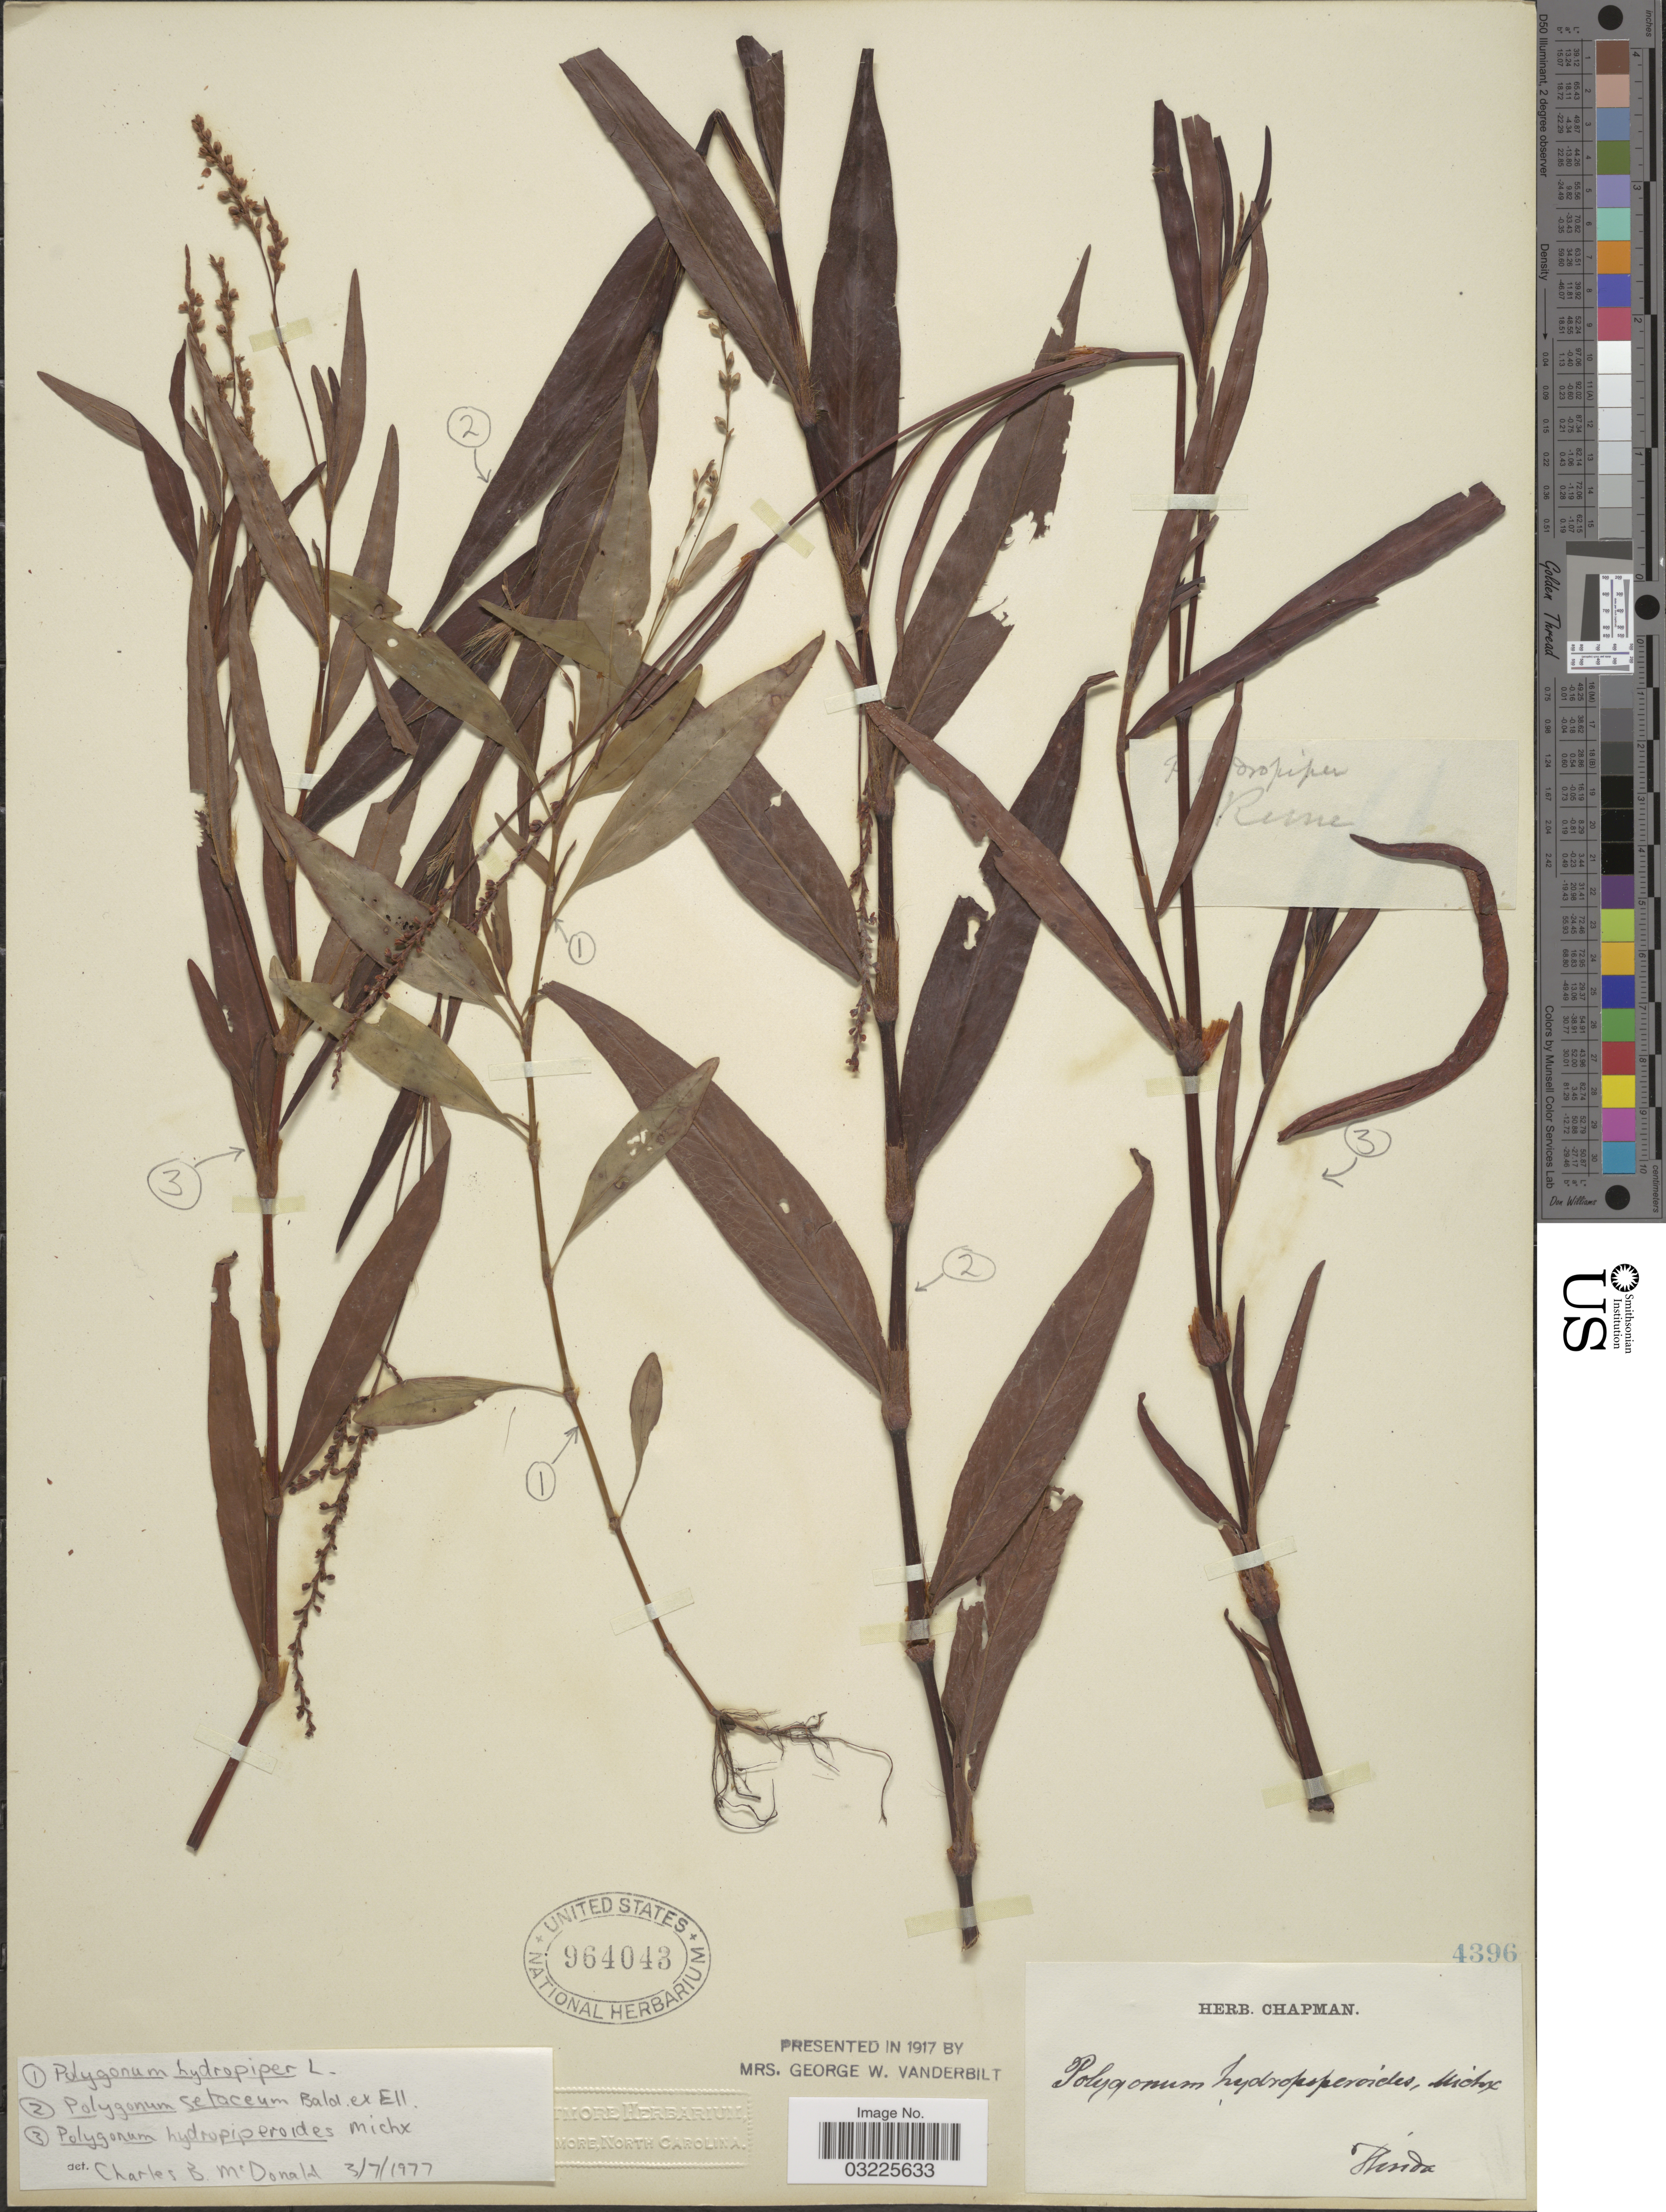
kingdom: Plantae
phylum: Tracheophyta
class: Magnoliopsida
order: Caryophyllales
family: Polygonaceae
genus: Persicaria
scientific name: Persicaria setacea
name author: Small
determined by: Atha, D. E.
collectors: ex herb. Chapman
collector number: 4396?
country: United States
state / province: Florida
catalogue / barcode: US 964043